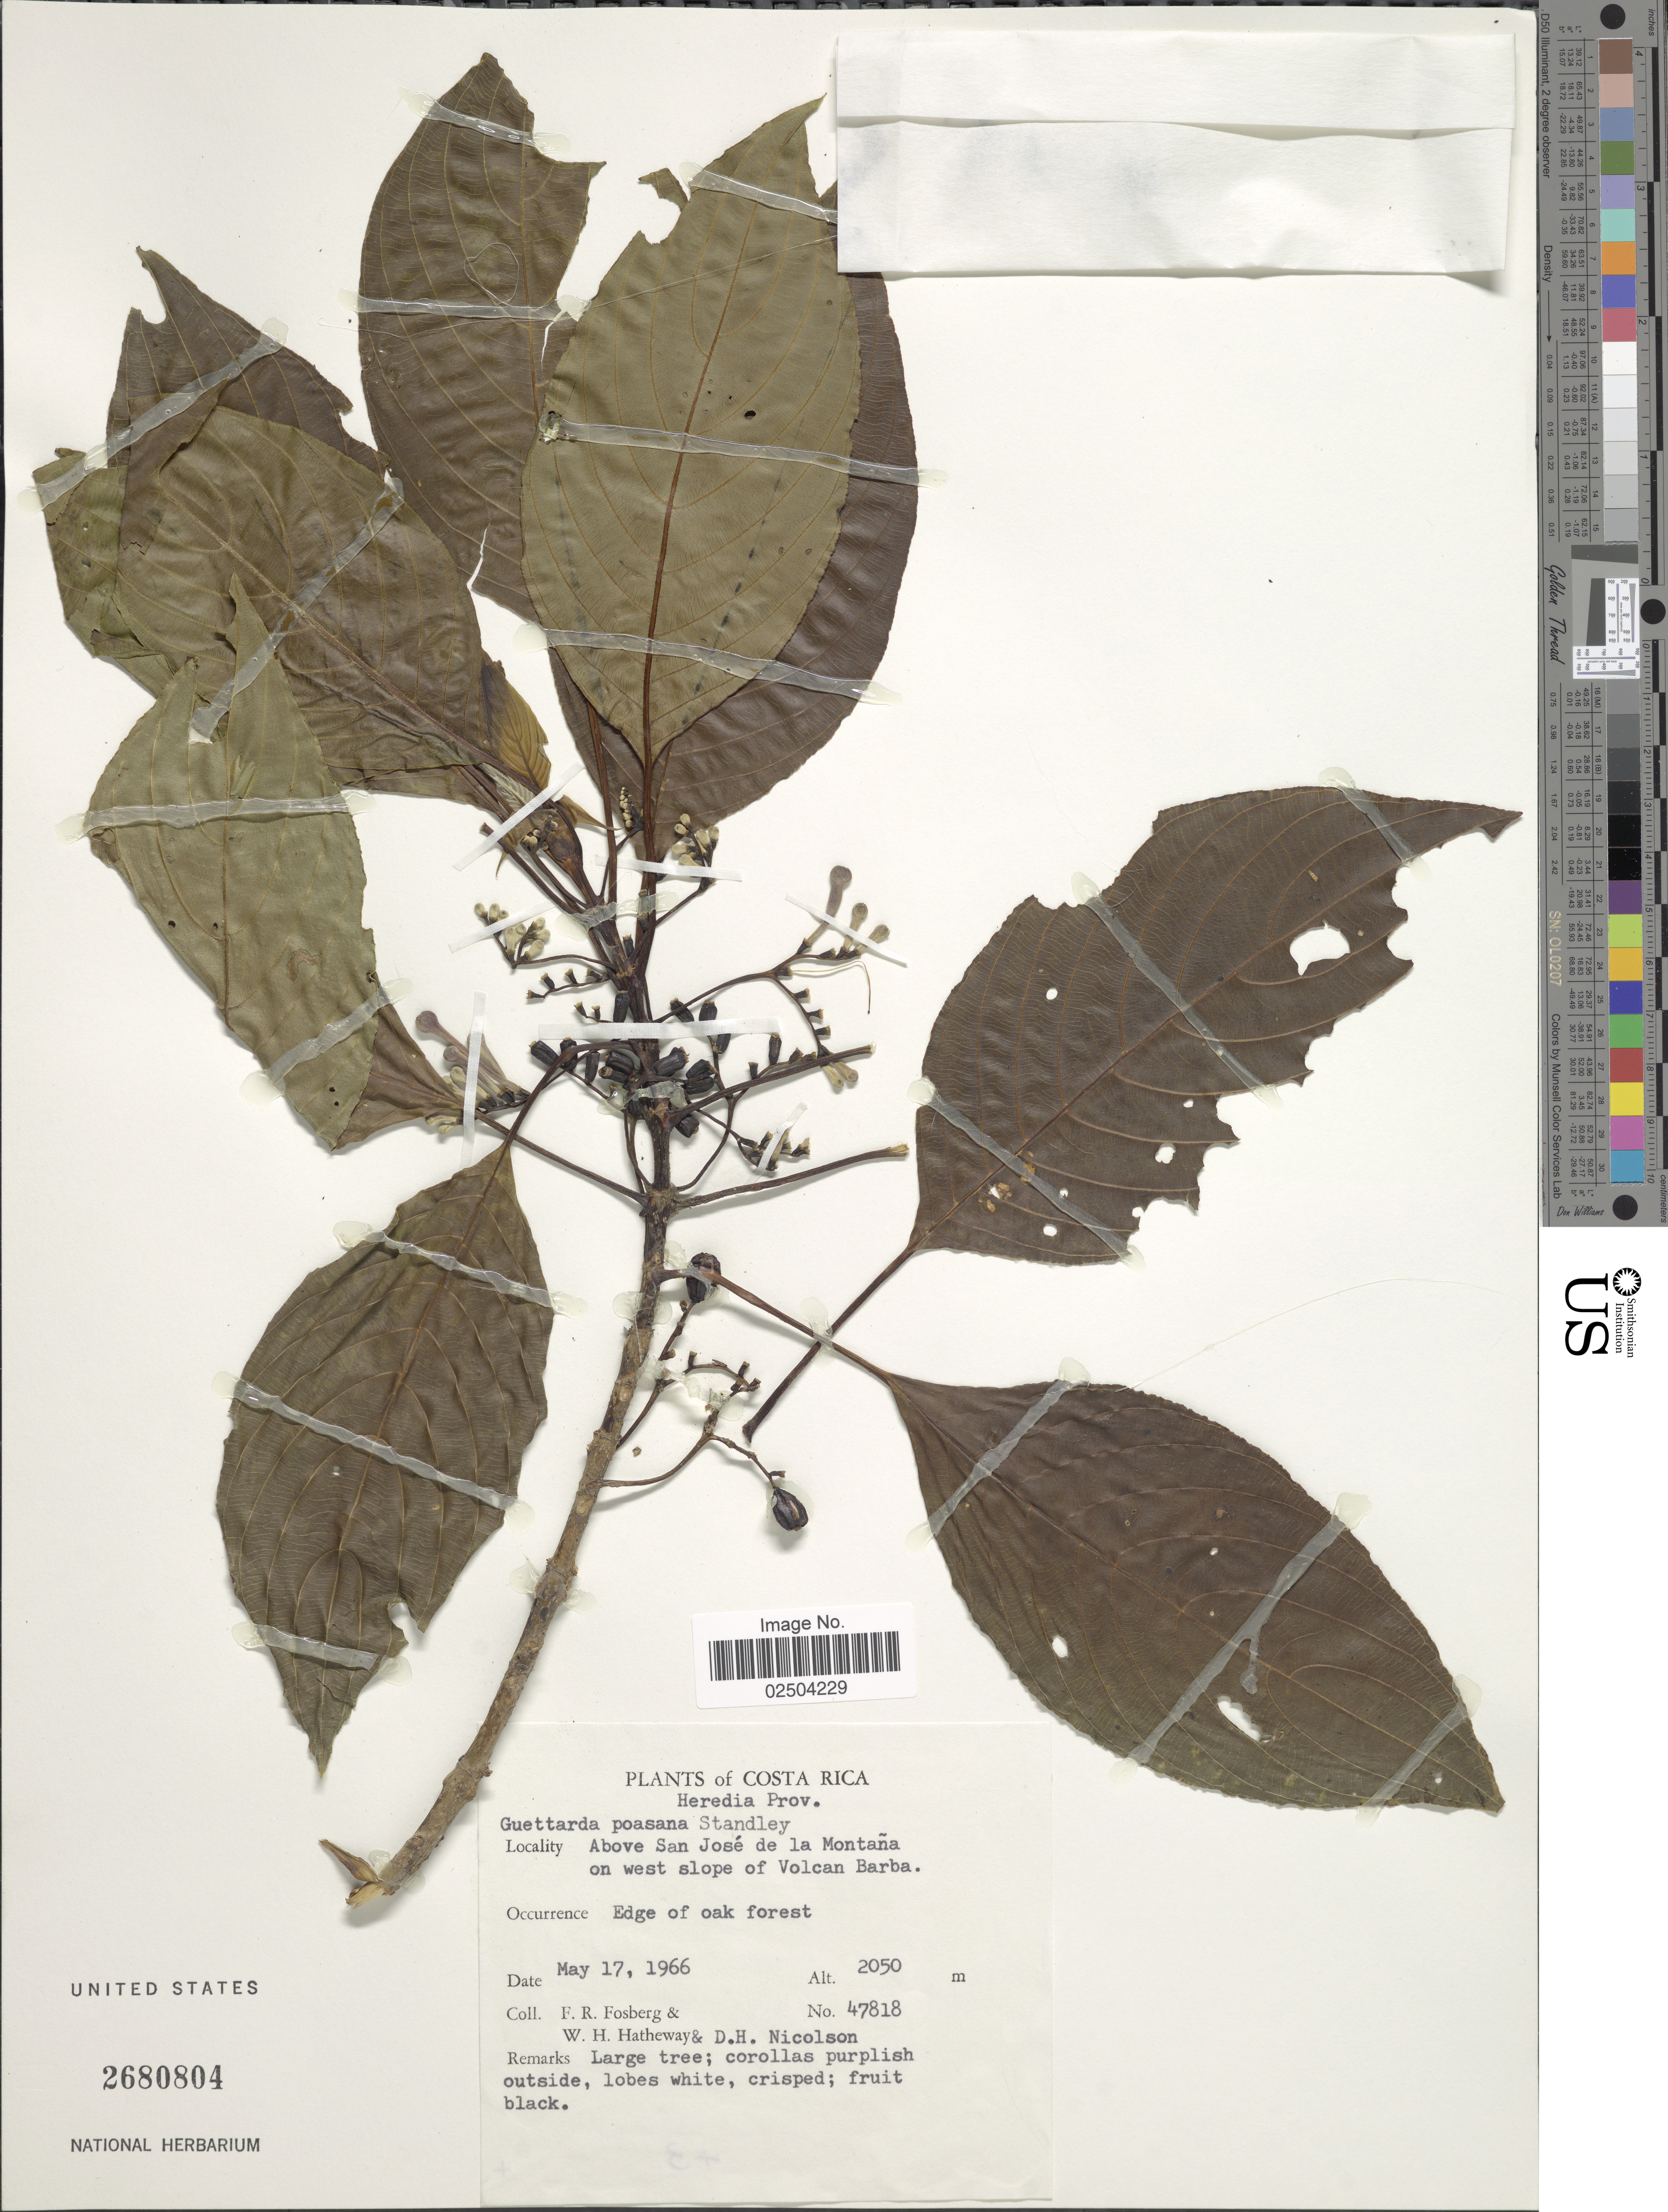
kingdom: Plantae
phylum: Tracheophyta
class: Magnoliopsida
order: Gentianales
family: Rubiaceae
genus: Guettarda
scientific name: Guettarda poasana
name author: Standl.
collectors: F. R. Fosberg, W. H. Hatheway & D. H. Nicolson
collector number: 47818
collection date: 1966-05-17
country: Costa Rica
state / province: Heredia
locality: Heredia Prov., Above San Jose de la Montana on west slope of Volcan Barba, edge of oak forest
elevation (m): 2050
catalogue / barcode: US 2680804